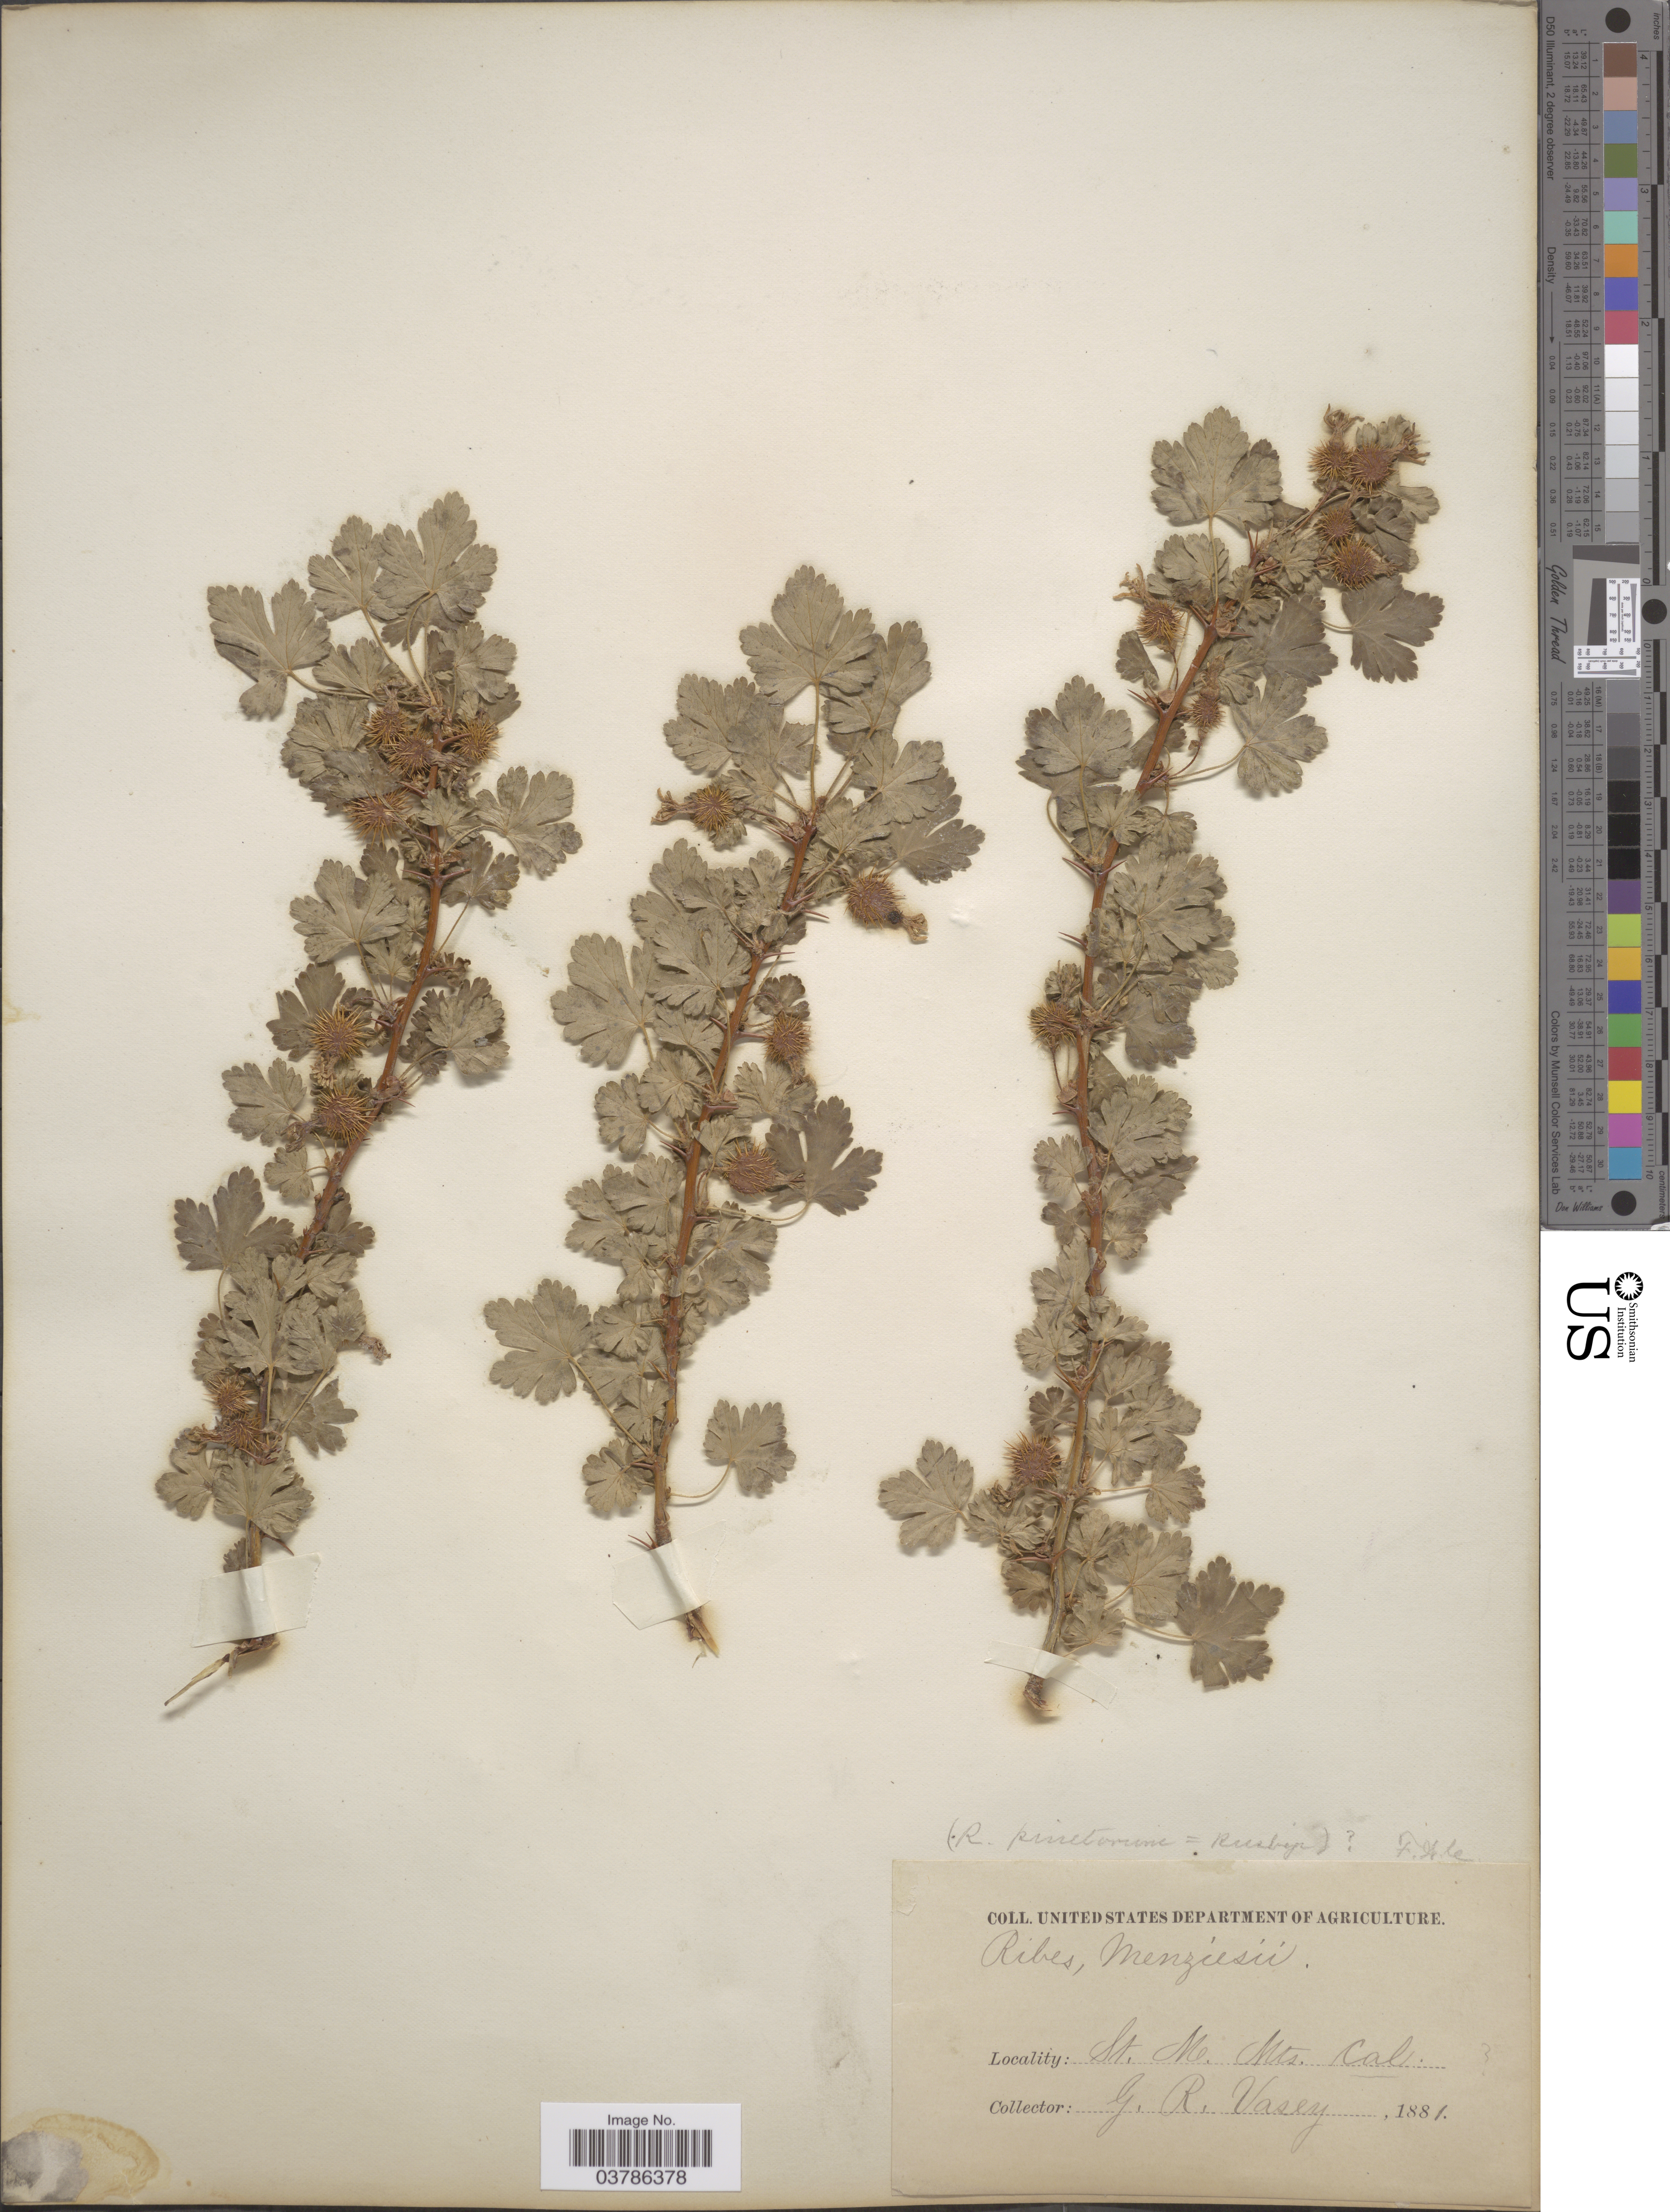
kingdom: Plantae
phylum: Tracheophyta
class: Magnoliopsida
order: Saxifragales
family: Grossulariaceae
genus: Ribes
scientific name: Ribes pinetorum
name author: Greene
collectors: G. R. Vasey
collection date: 1881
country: United States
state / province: California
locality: St. M. Mts.